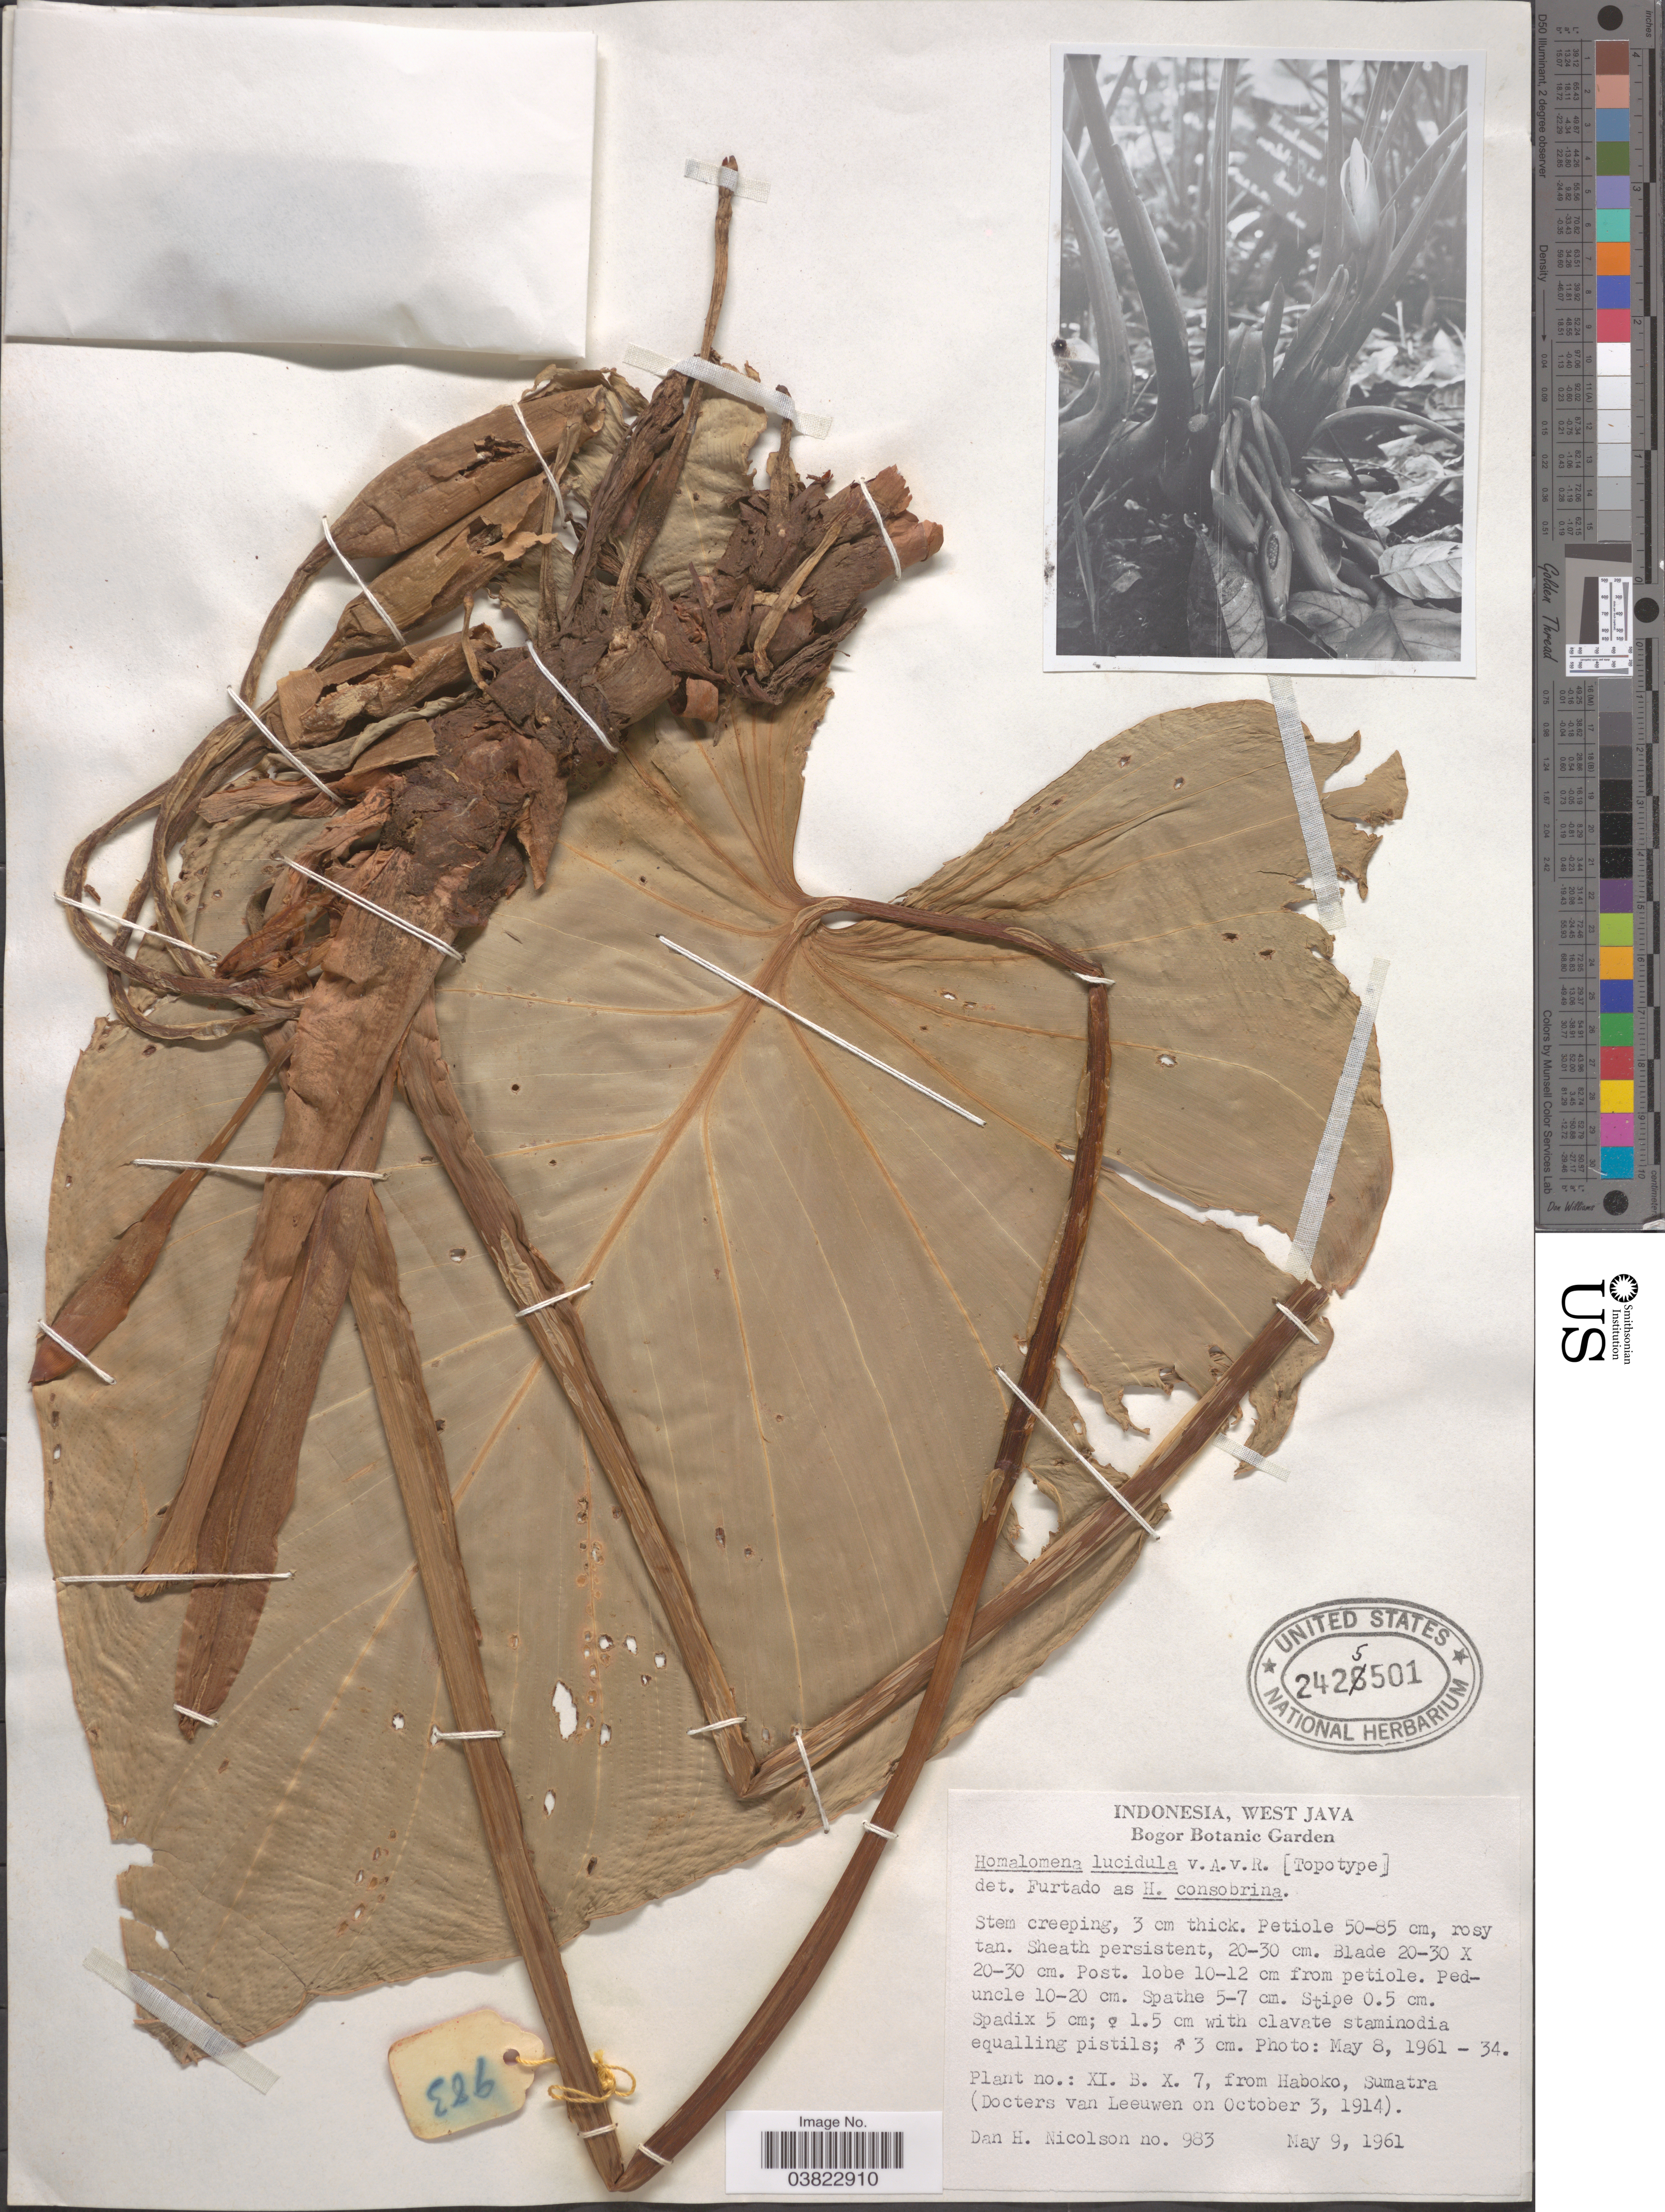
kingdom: Plantae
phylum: Tracheophyta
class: Liliopsida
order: Alismatales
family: Araceae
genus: Homalomena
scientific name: Homalomena lucidula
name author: Alderw.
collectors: D. H. Nicolson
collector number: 983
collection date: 1961-05-09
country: Indonesia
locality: West Java. Bogor Botanic Garden.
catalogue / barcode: US 2425501